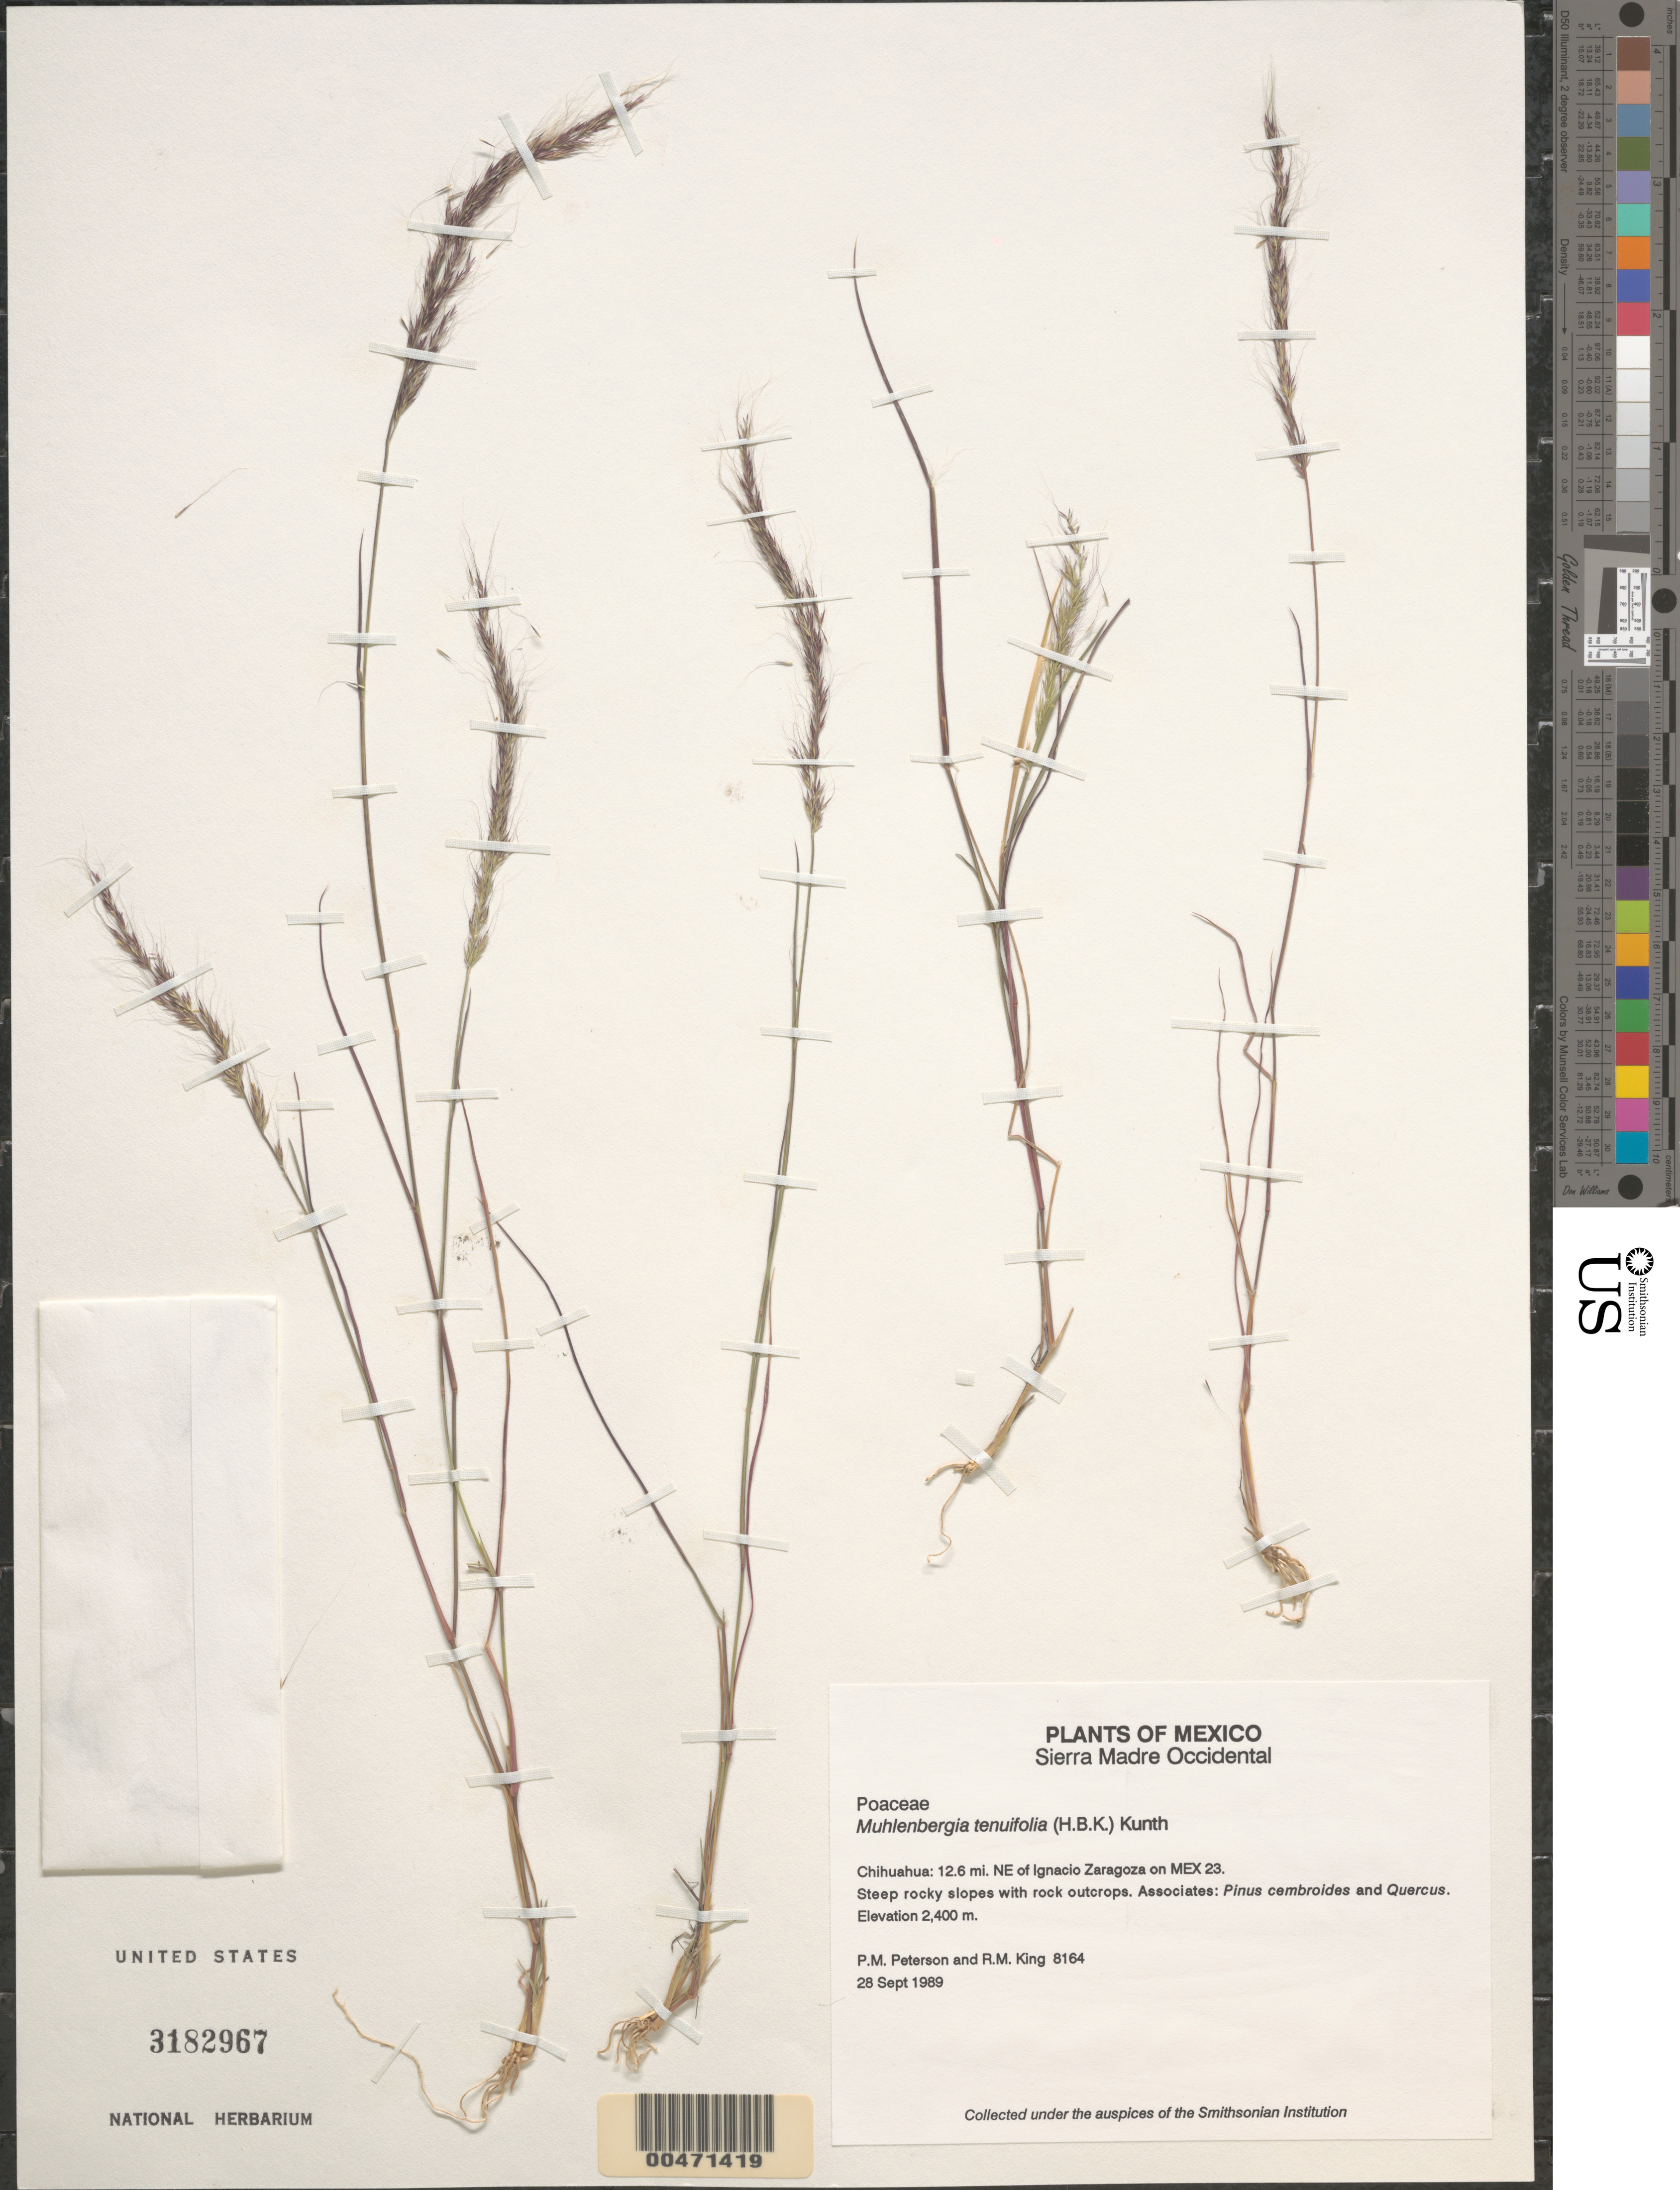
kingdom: Plantae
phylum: Tracheophyta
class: Liliopsida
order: Poales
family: Poaceae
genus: Muhlenbergia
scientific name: Muhlenbergia tenuifolia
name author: (Kunth) Kunth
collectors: P. M. Peterson & R. M. King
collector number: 08164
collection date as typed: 28 Sep 1989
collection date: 1989-09-28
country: Mexico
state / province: Chihuahua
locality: Sierra Madre Occidental, 12.6 mi. NE of Ignacio Zaragoza on Mex 23.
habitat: Steep rocky slopes with rock outcrops. Associates: Pinus cembroides and Quercus.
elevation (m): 2400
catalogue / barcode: US 3182967